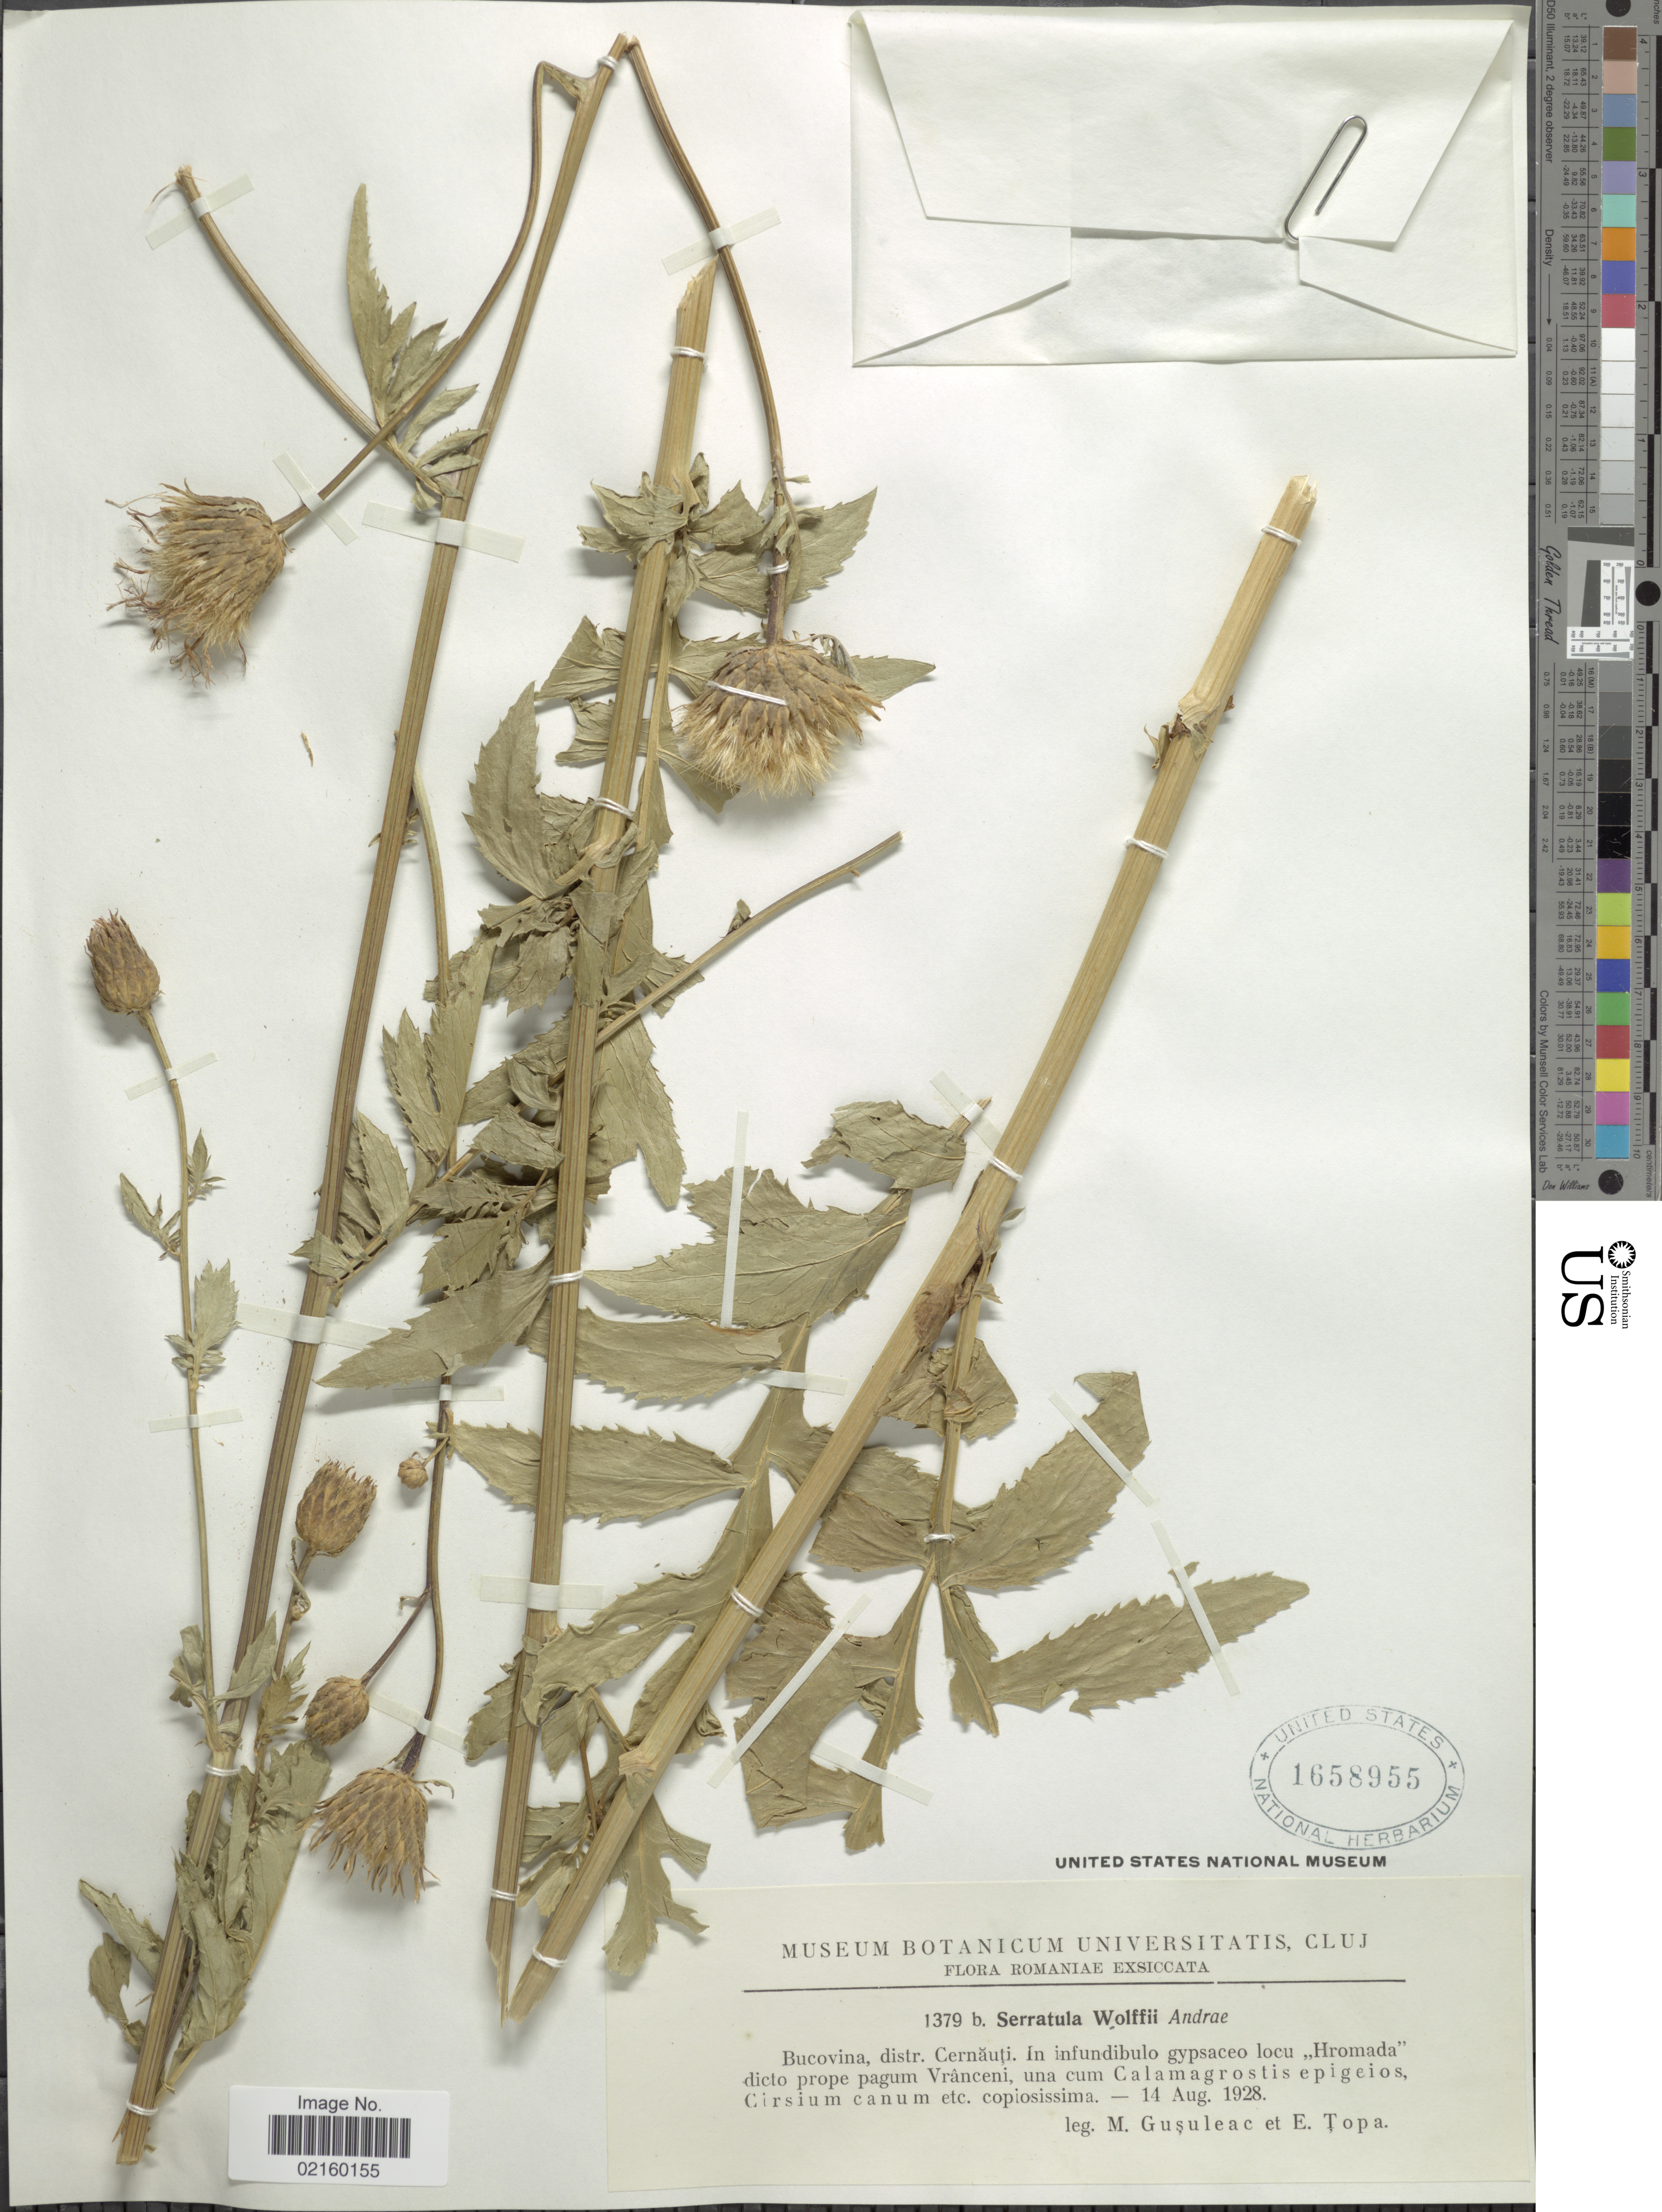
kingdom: Plantae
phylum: Tracheophyta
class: Magnoliopsida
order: Asterales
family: Asteraceae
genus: Serratula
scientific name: Serratula coronata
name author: L.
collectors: M. Gusuleac & E. Topa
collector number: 1379b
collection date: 1928-08-14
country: Romania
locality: Bucovina, distr. Cernauti, Hromada dicto prope pagum Vranceni, una cum Calamagrostis epigeios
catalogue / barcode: US 1658955